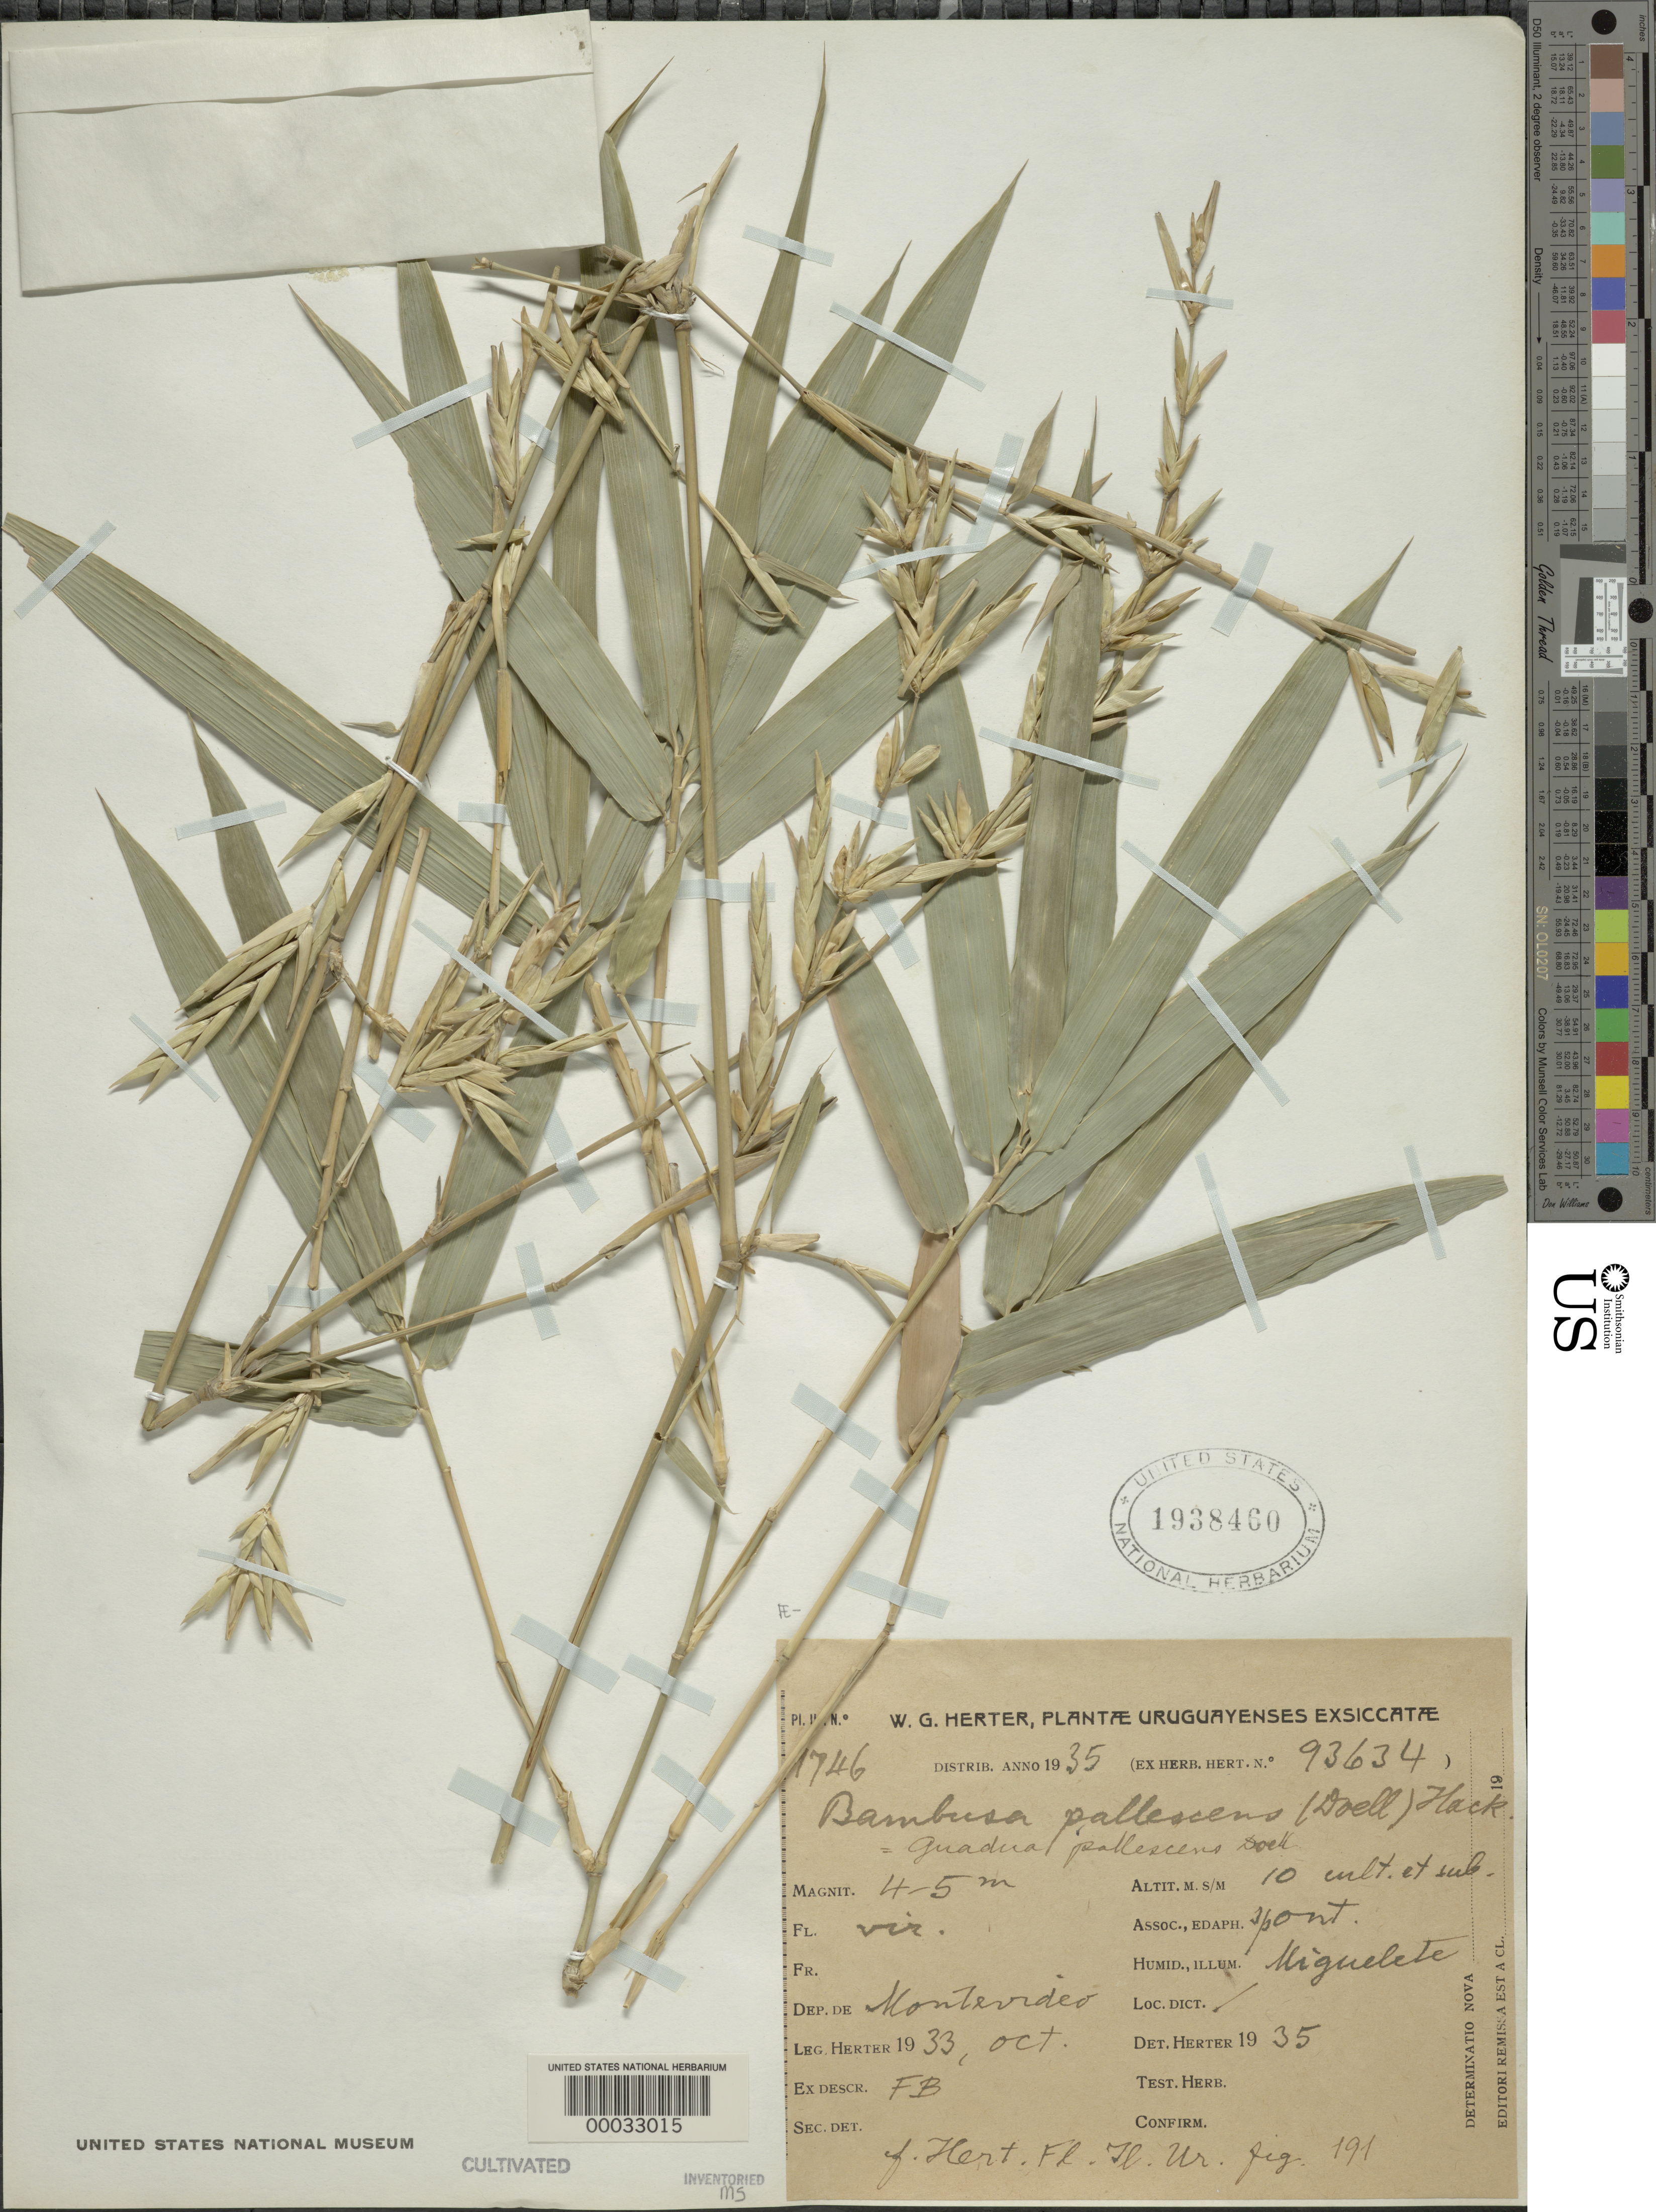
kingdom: Plantae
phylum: Tracheophyta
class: Liliopsida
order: Poales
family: Poaceae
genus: Bambusa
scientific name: Bambusa tuldoides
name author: Munro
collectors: W. G. Herter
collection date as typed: Oct 1933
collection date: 1933-10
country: Uruguay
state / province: Montevideo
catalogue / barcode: US 1938460